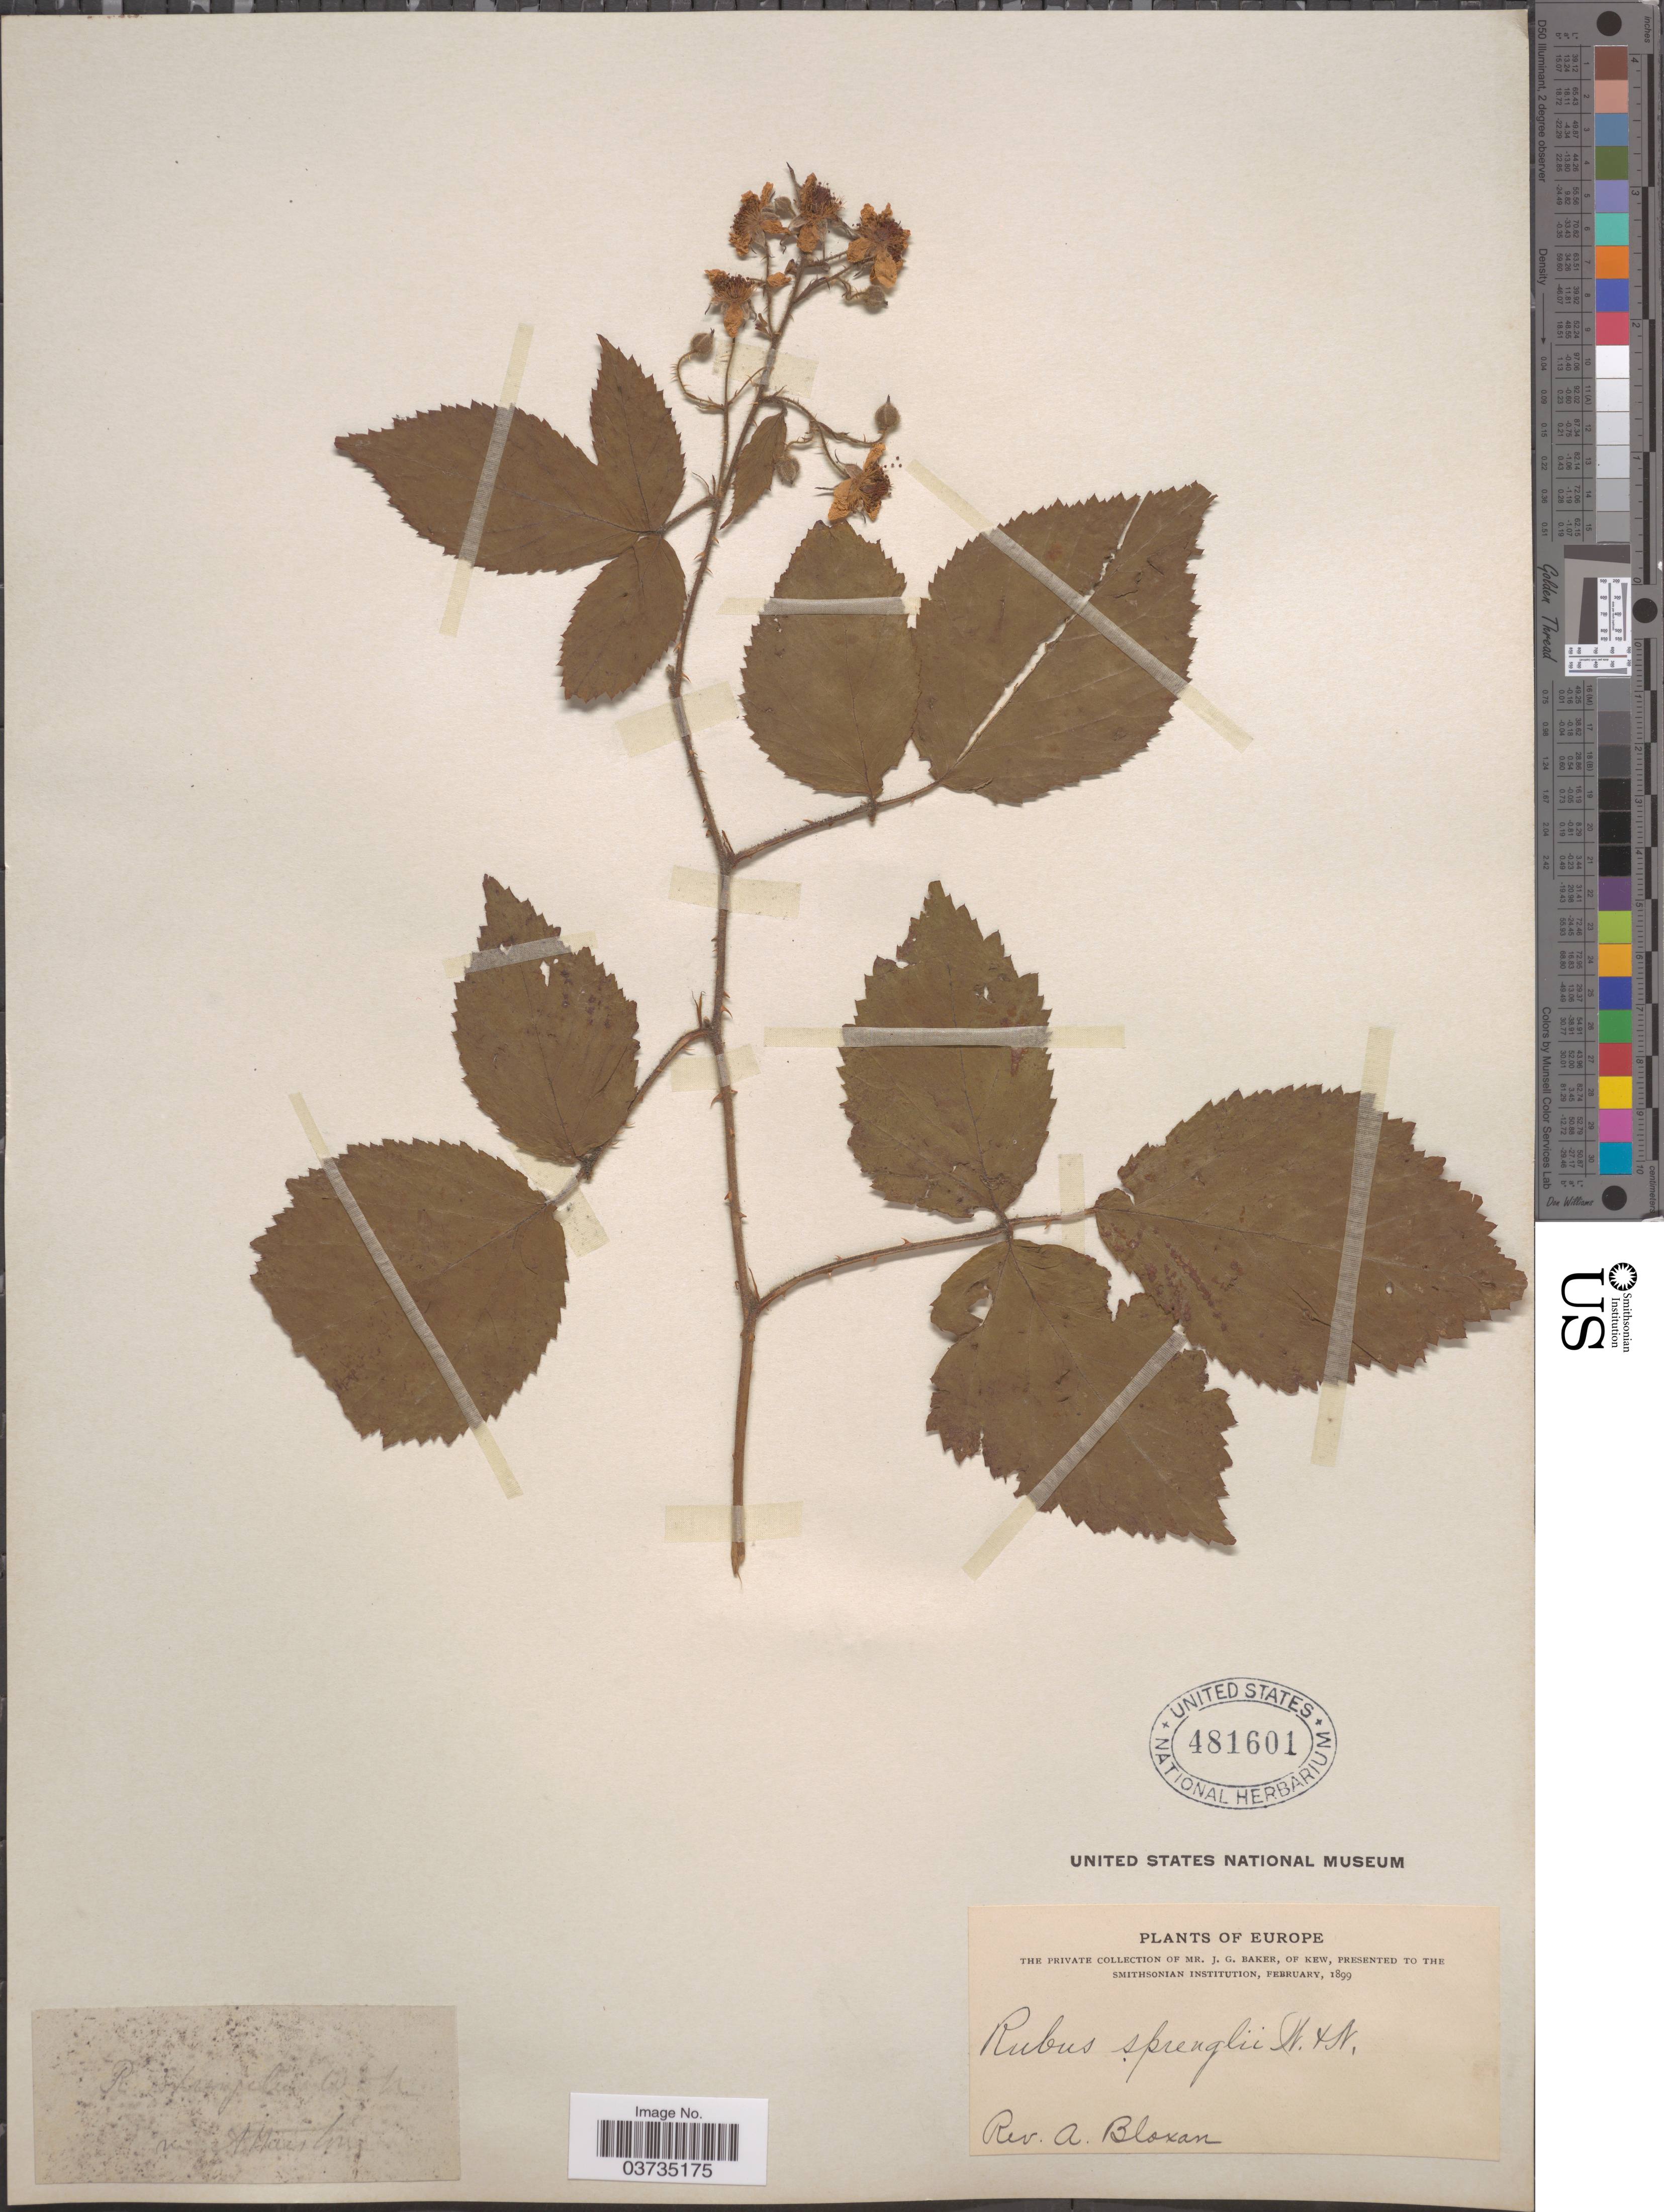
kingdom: Plantae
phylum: Tracheophyta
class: Magnoliopsida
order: Rosales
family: Rosaceae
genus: Rubus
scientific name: Rubus sprengelii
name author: Weihe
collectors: A. Bloxam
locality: Europe. [illegible text] Hasting[interpreted].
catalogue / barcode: US 481601